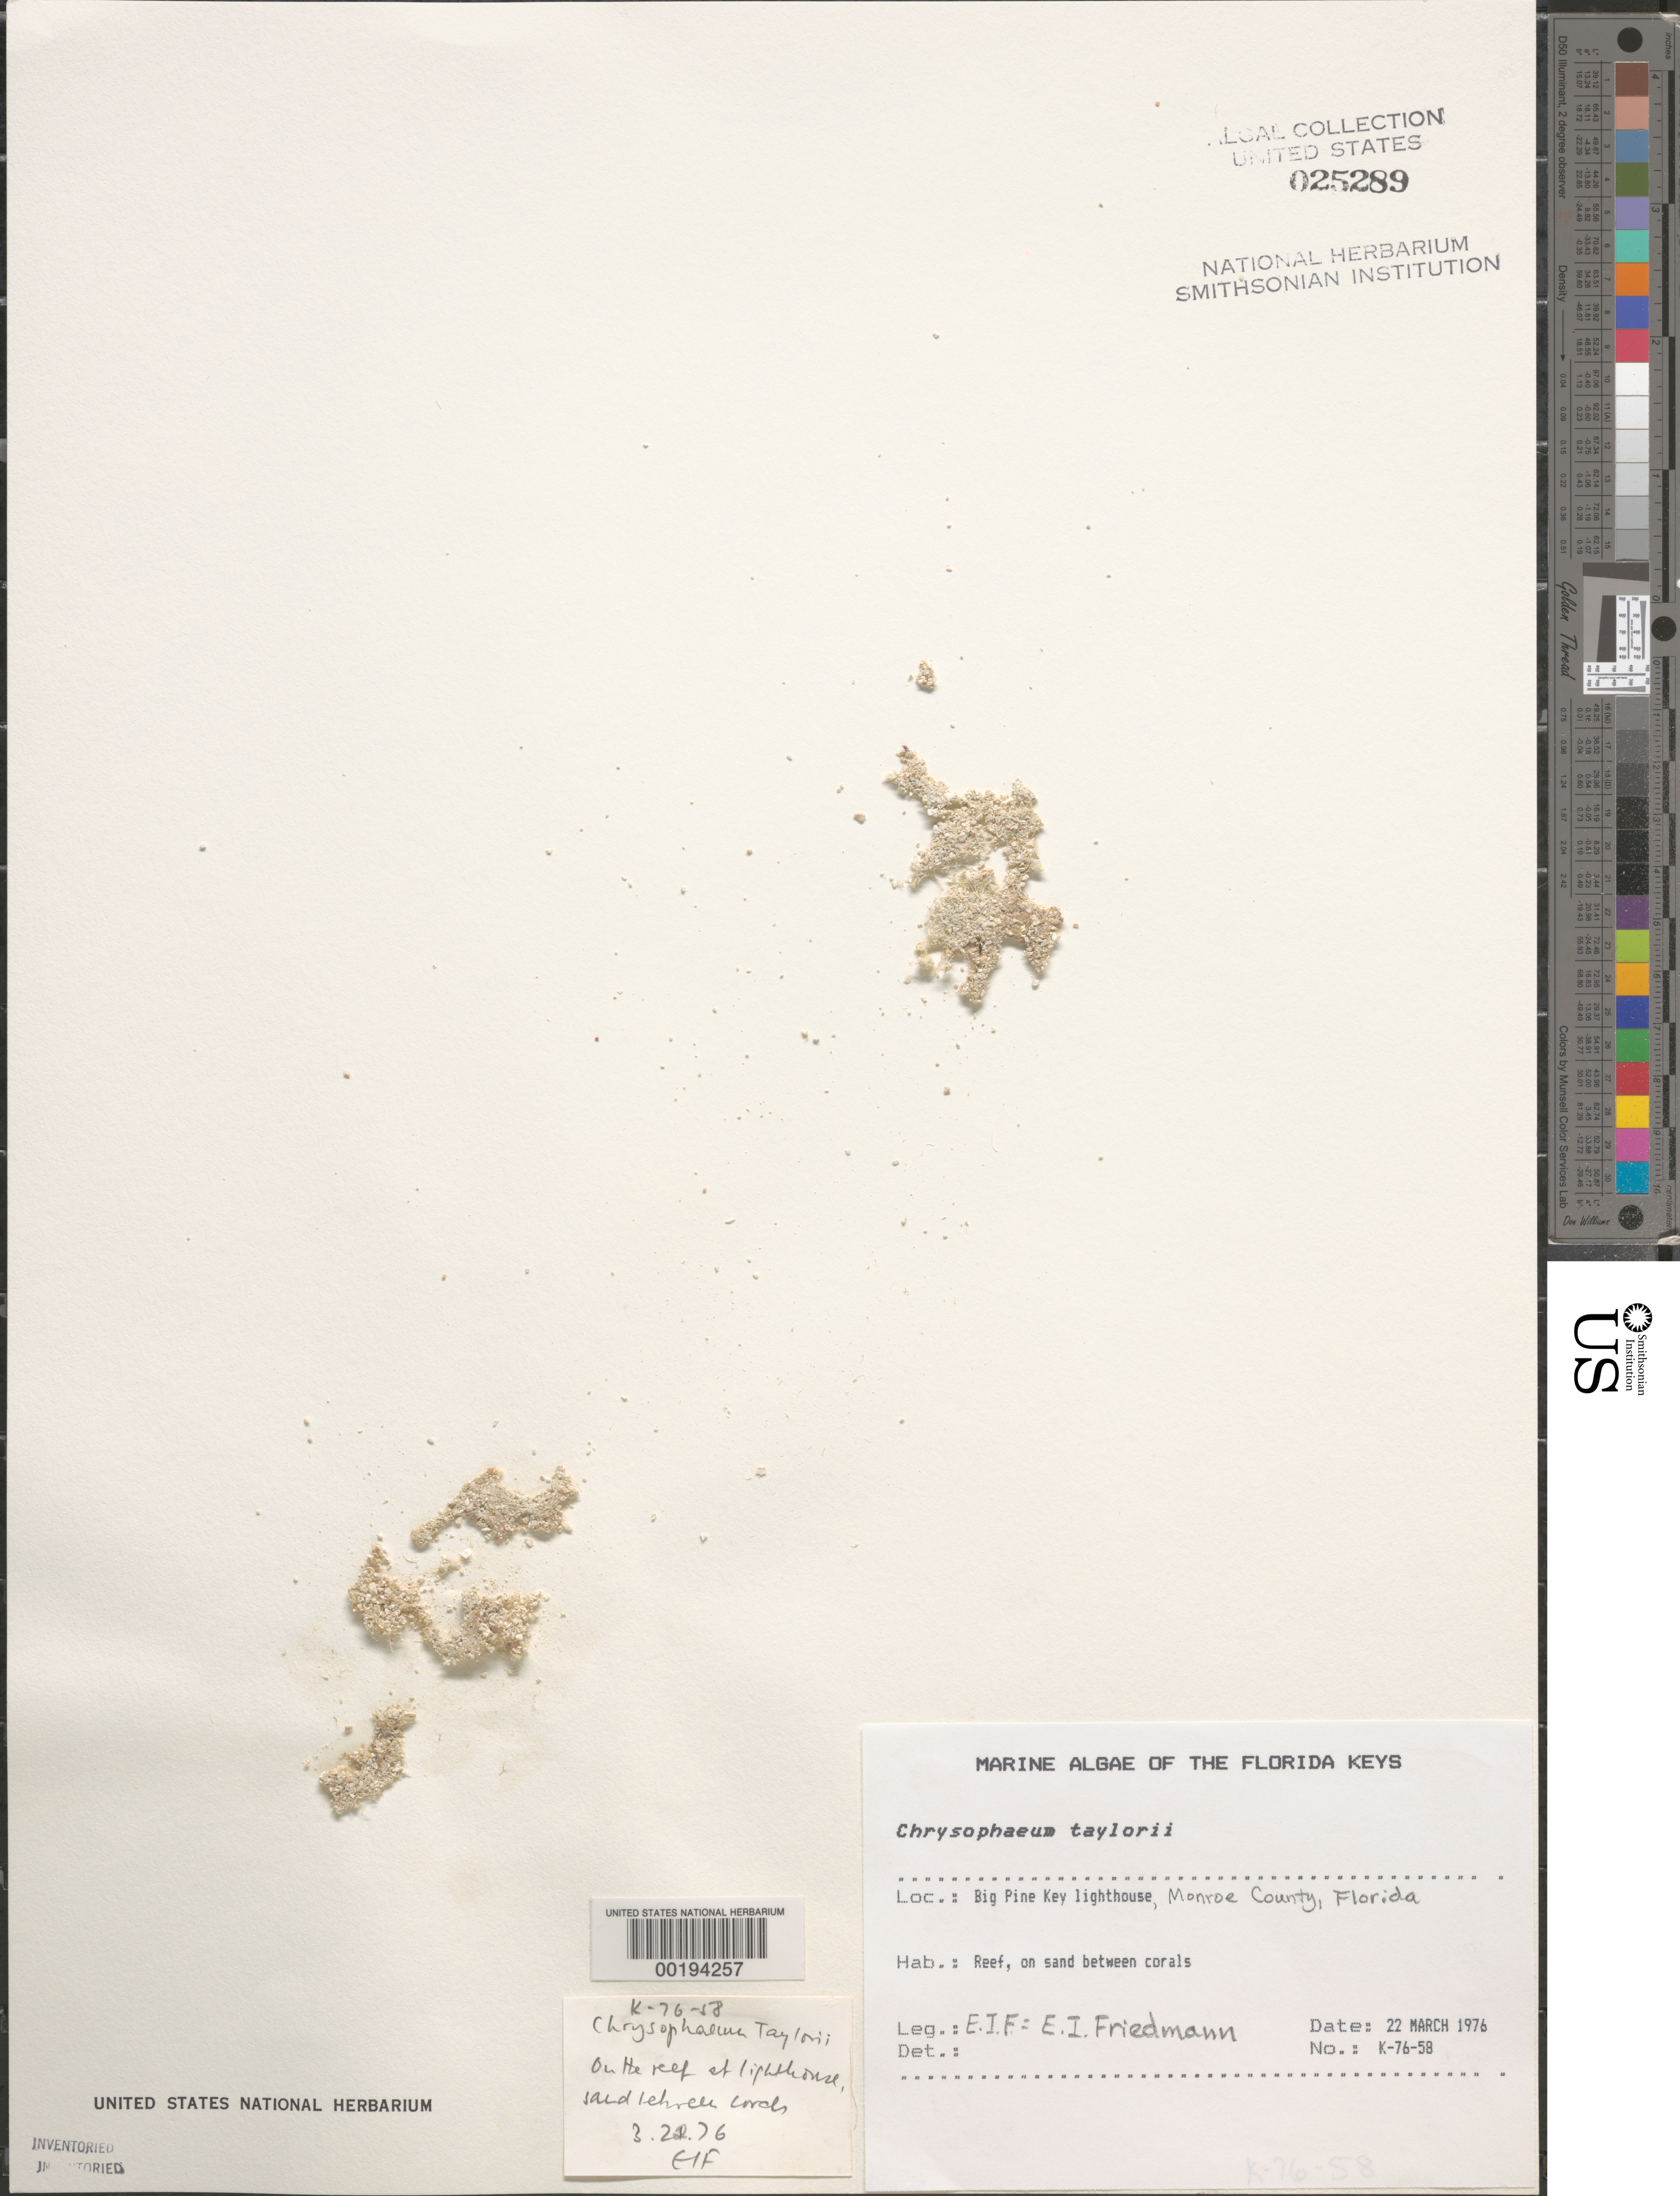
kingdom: Chromista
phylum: Ochrophyta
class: Dictyochophyceae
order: Sarcinochrysidales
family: Sarcinochrysidaceae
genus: Chrysophaeum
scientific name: Chrysophaeum taylorii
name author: I.F. Lewis & H.F. Bryan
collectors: E. Friedmann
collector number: K-76-58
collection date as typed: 22 Mar 1976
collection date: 1976-03-22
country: United States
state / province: Florida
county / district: Monroe County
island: Big Pine Key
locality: Big Pine Key lighthouse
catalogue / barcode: US 25289